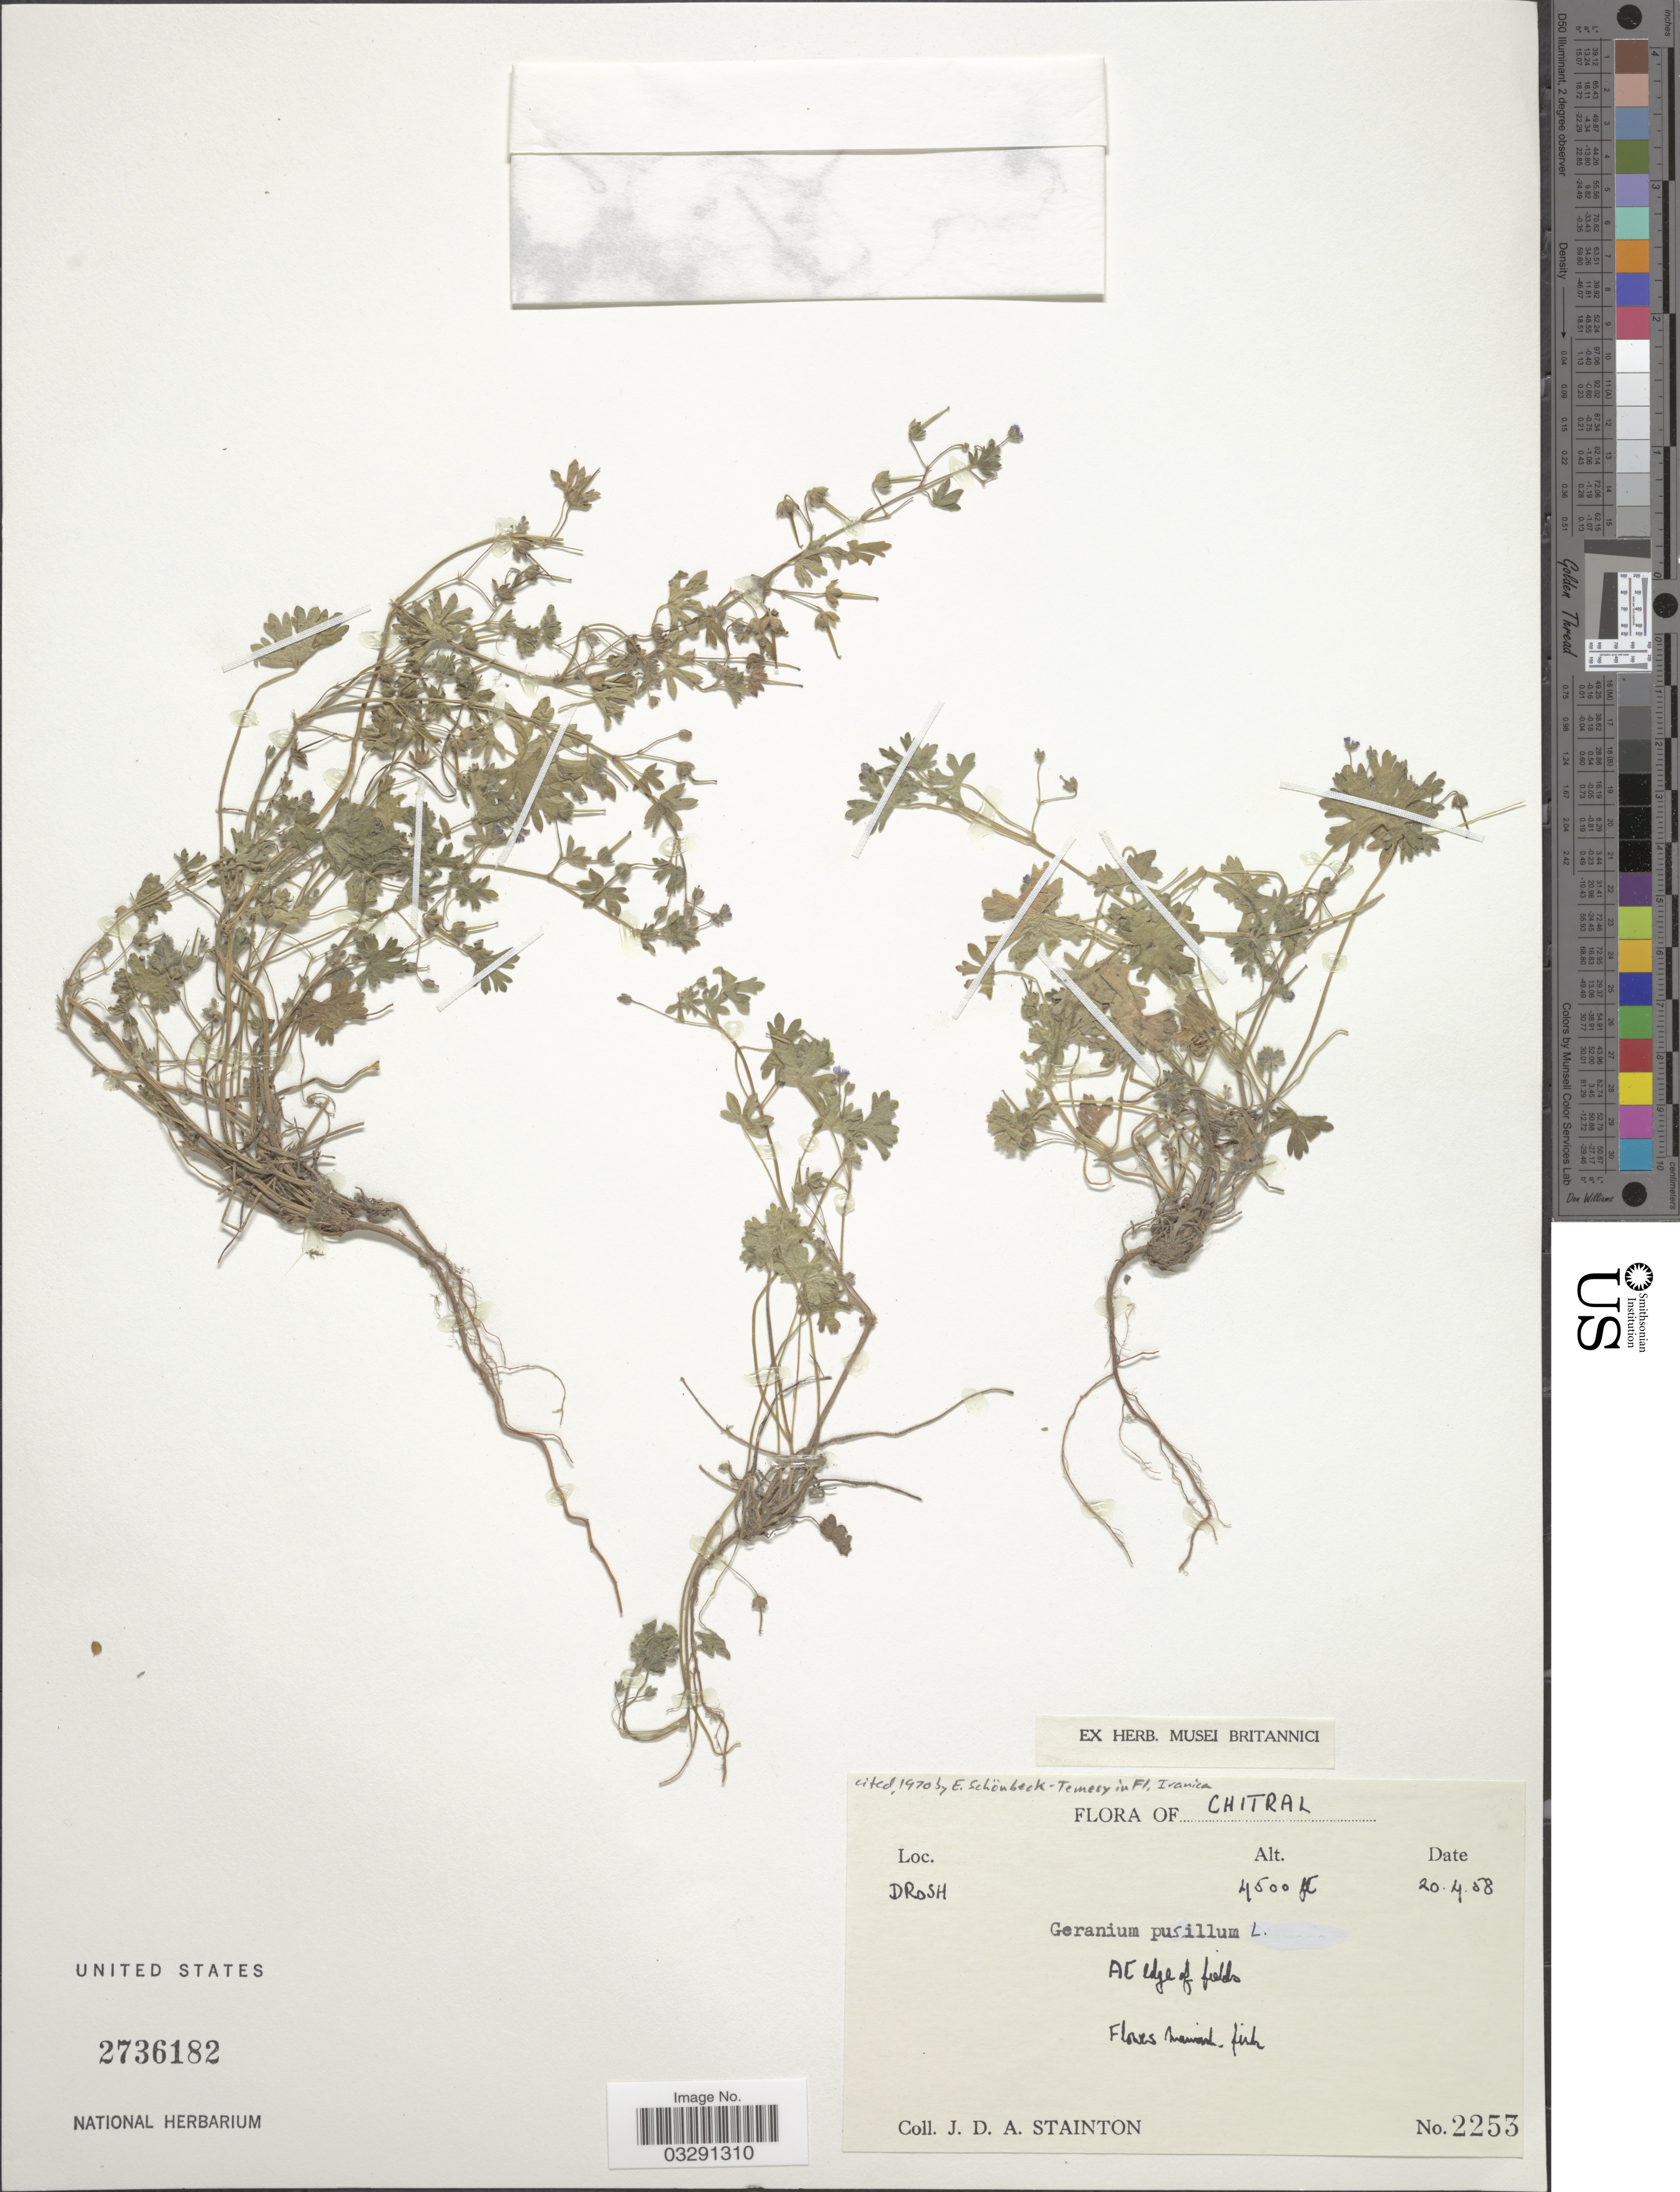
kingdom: Plantae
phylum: Tracheophyta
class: Magnoliopsida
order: Geraniales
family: Geraniaceae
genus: Geranium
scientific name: Geranium pusillum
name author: L.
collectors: J. Stainton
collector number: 2253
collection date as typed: Transcribed d/m/y: 20/4/58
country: Pakistan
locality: Chitral, Drosh.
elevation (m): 1372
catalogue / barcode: US 2736182